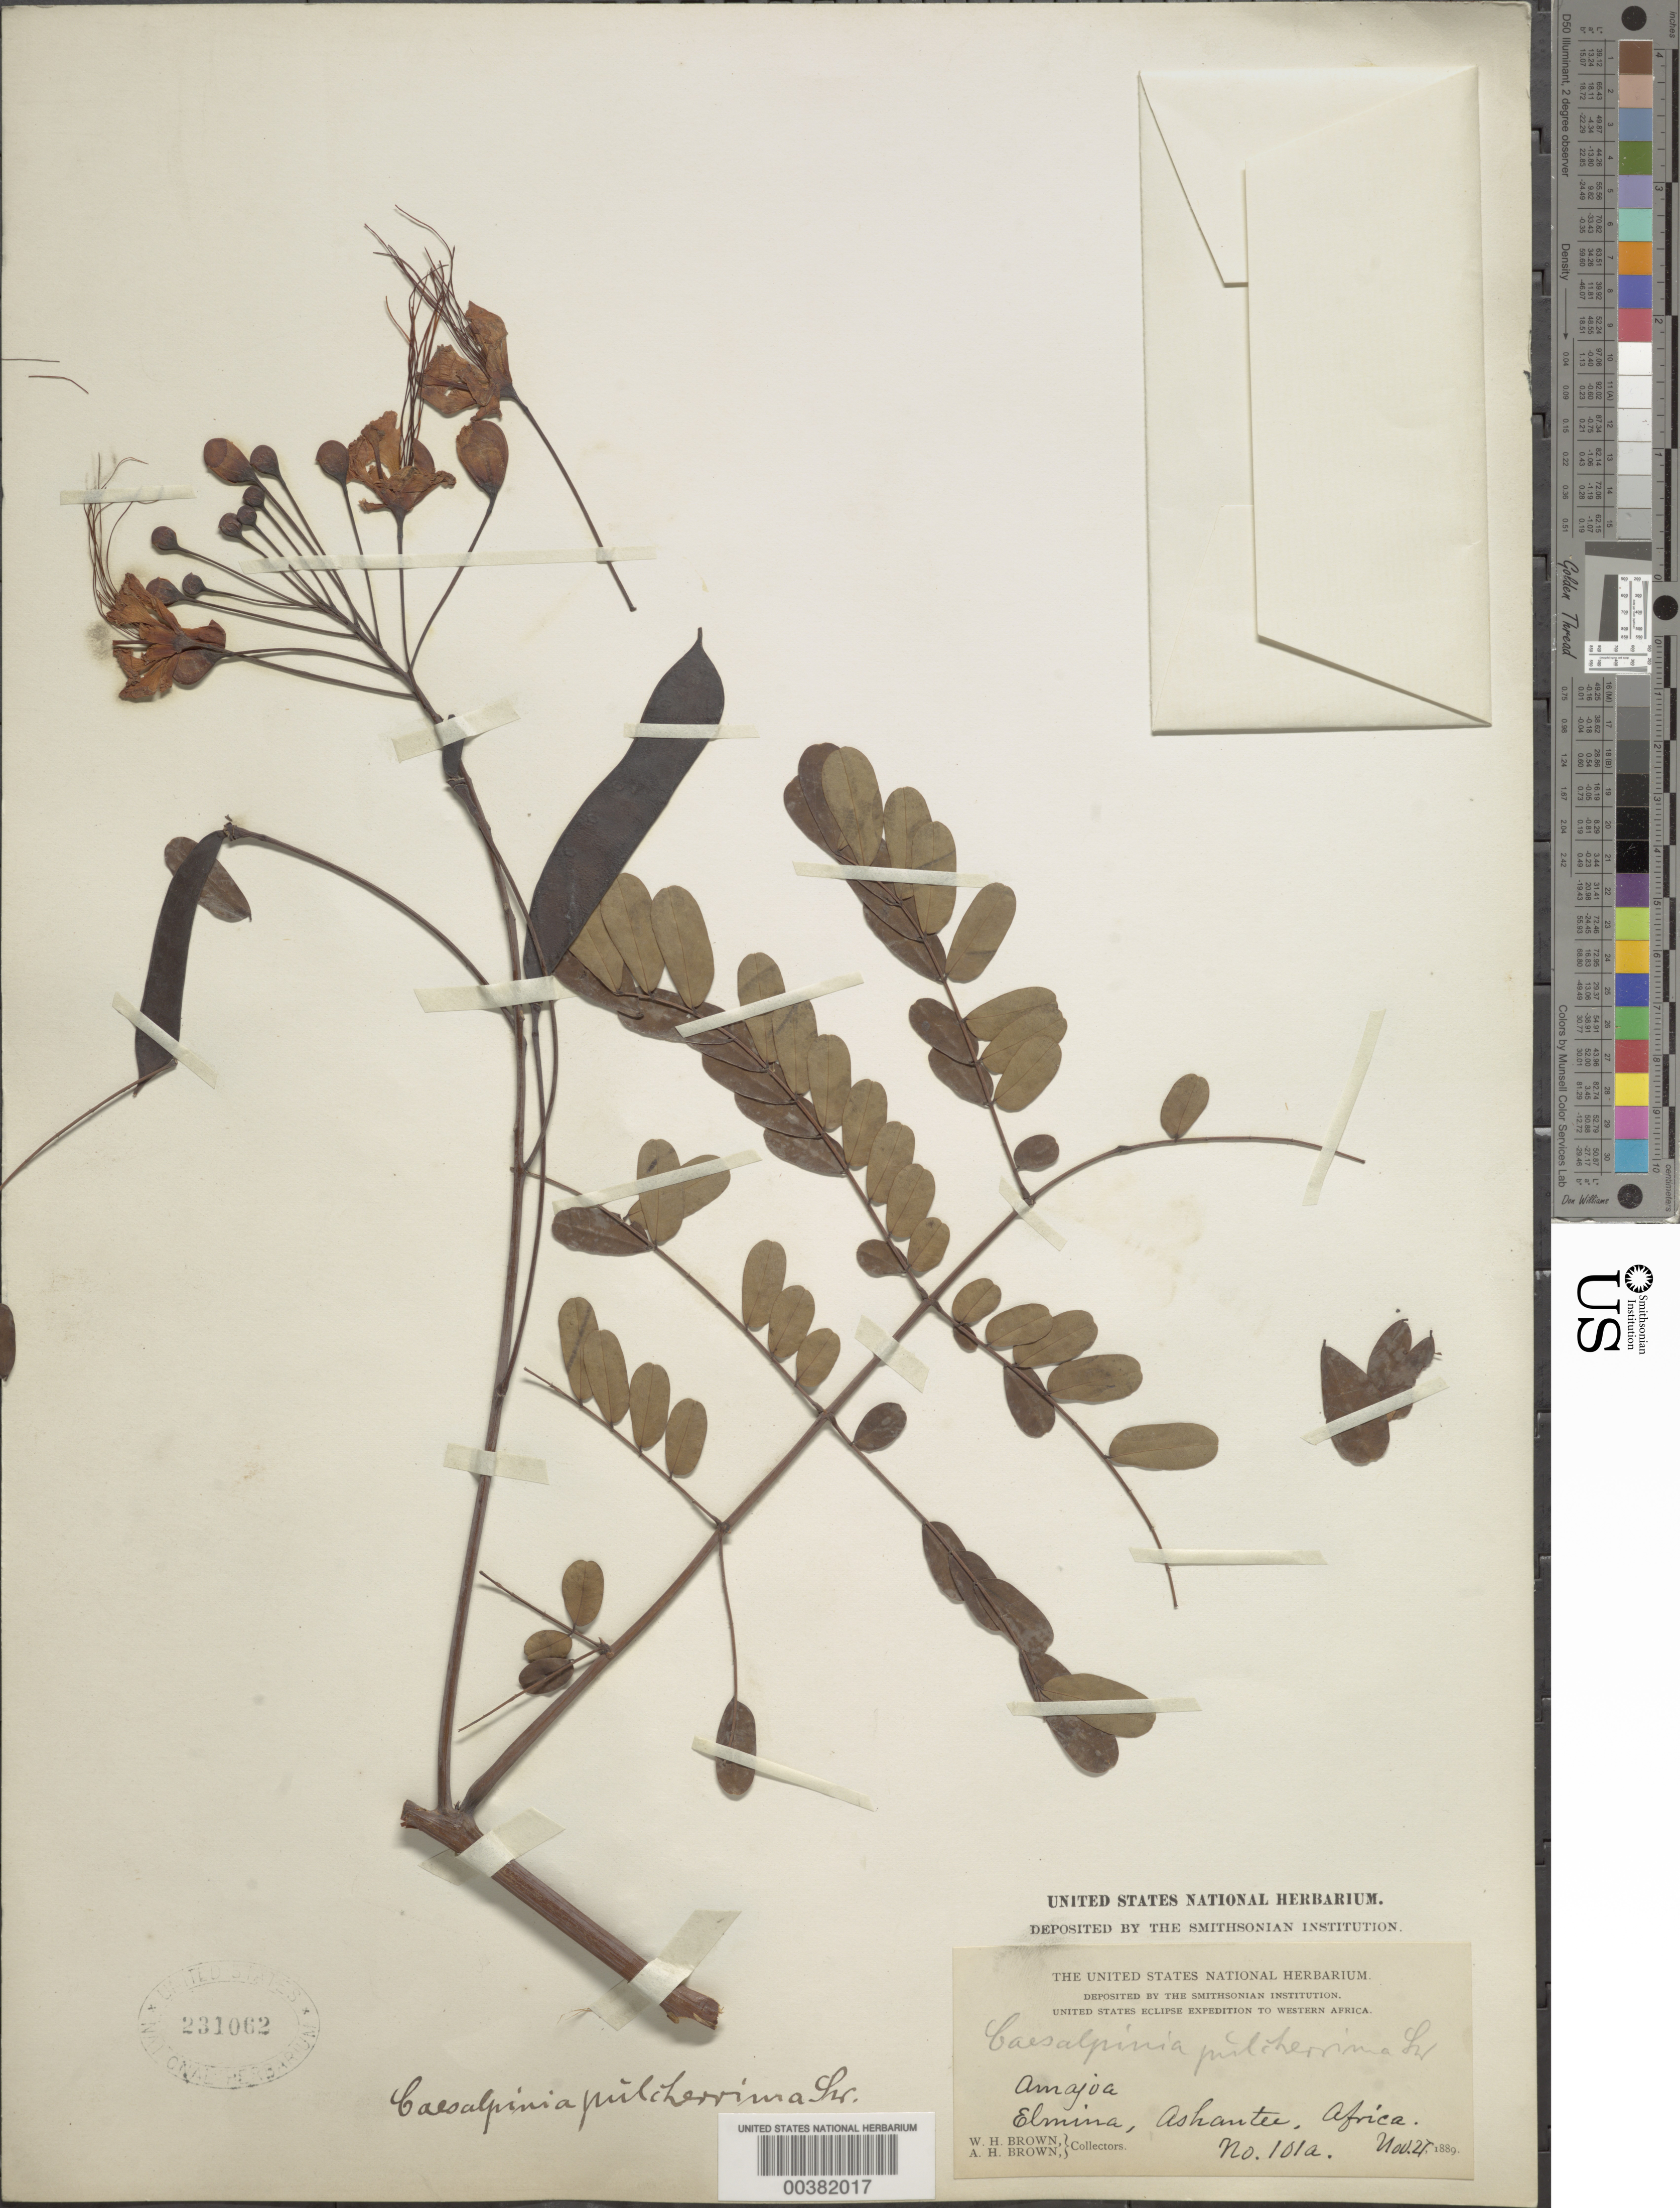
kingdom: Plantae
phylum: Tracheophyta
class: Magnoliopsida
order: Fabales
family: Fabaceae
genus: Caesalpinia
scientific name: Caesalpinia pulcherrima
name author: (L.) Sw.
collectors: W. H. Brown & A. H. Brown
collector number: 101a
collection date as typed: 27 Nov 1889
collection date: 1889-11-27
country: Ghana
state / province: Ashanti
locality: Elmina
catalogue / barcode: US 231062